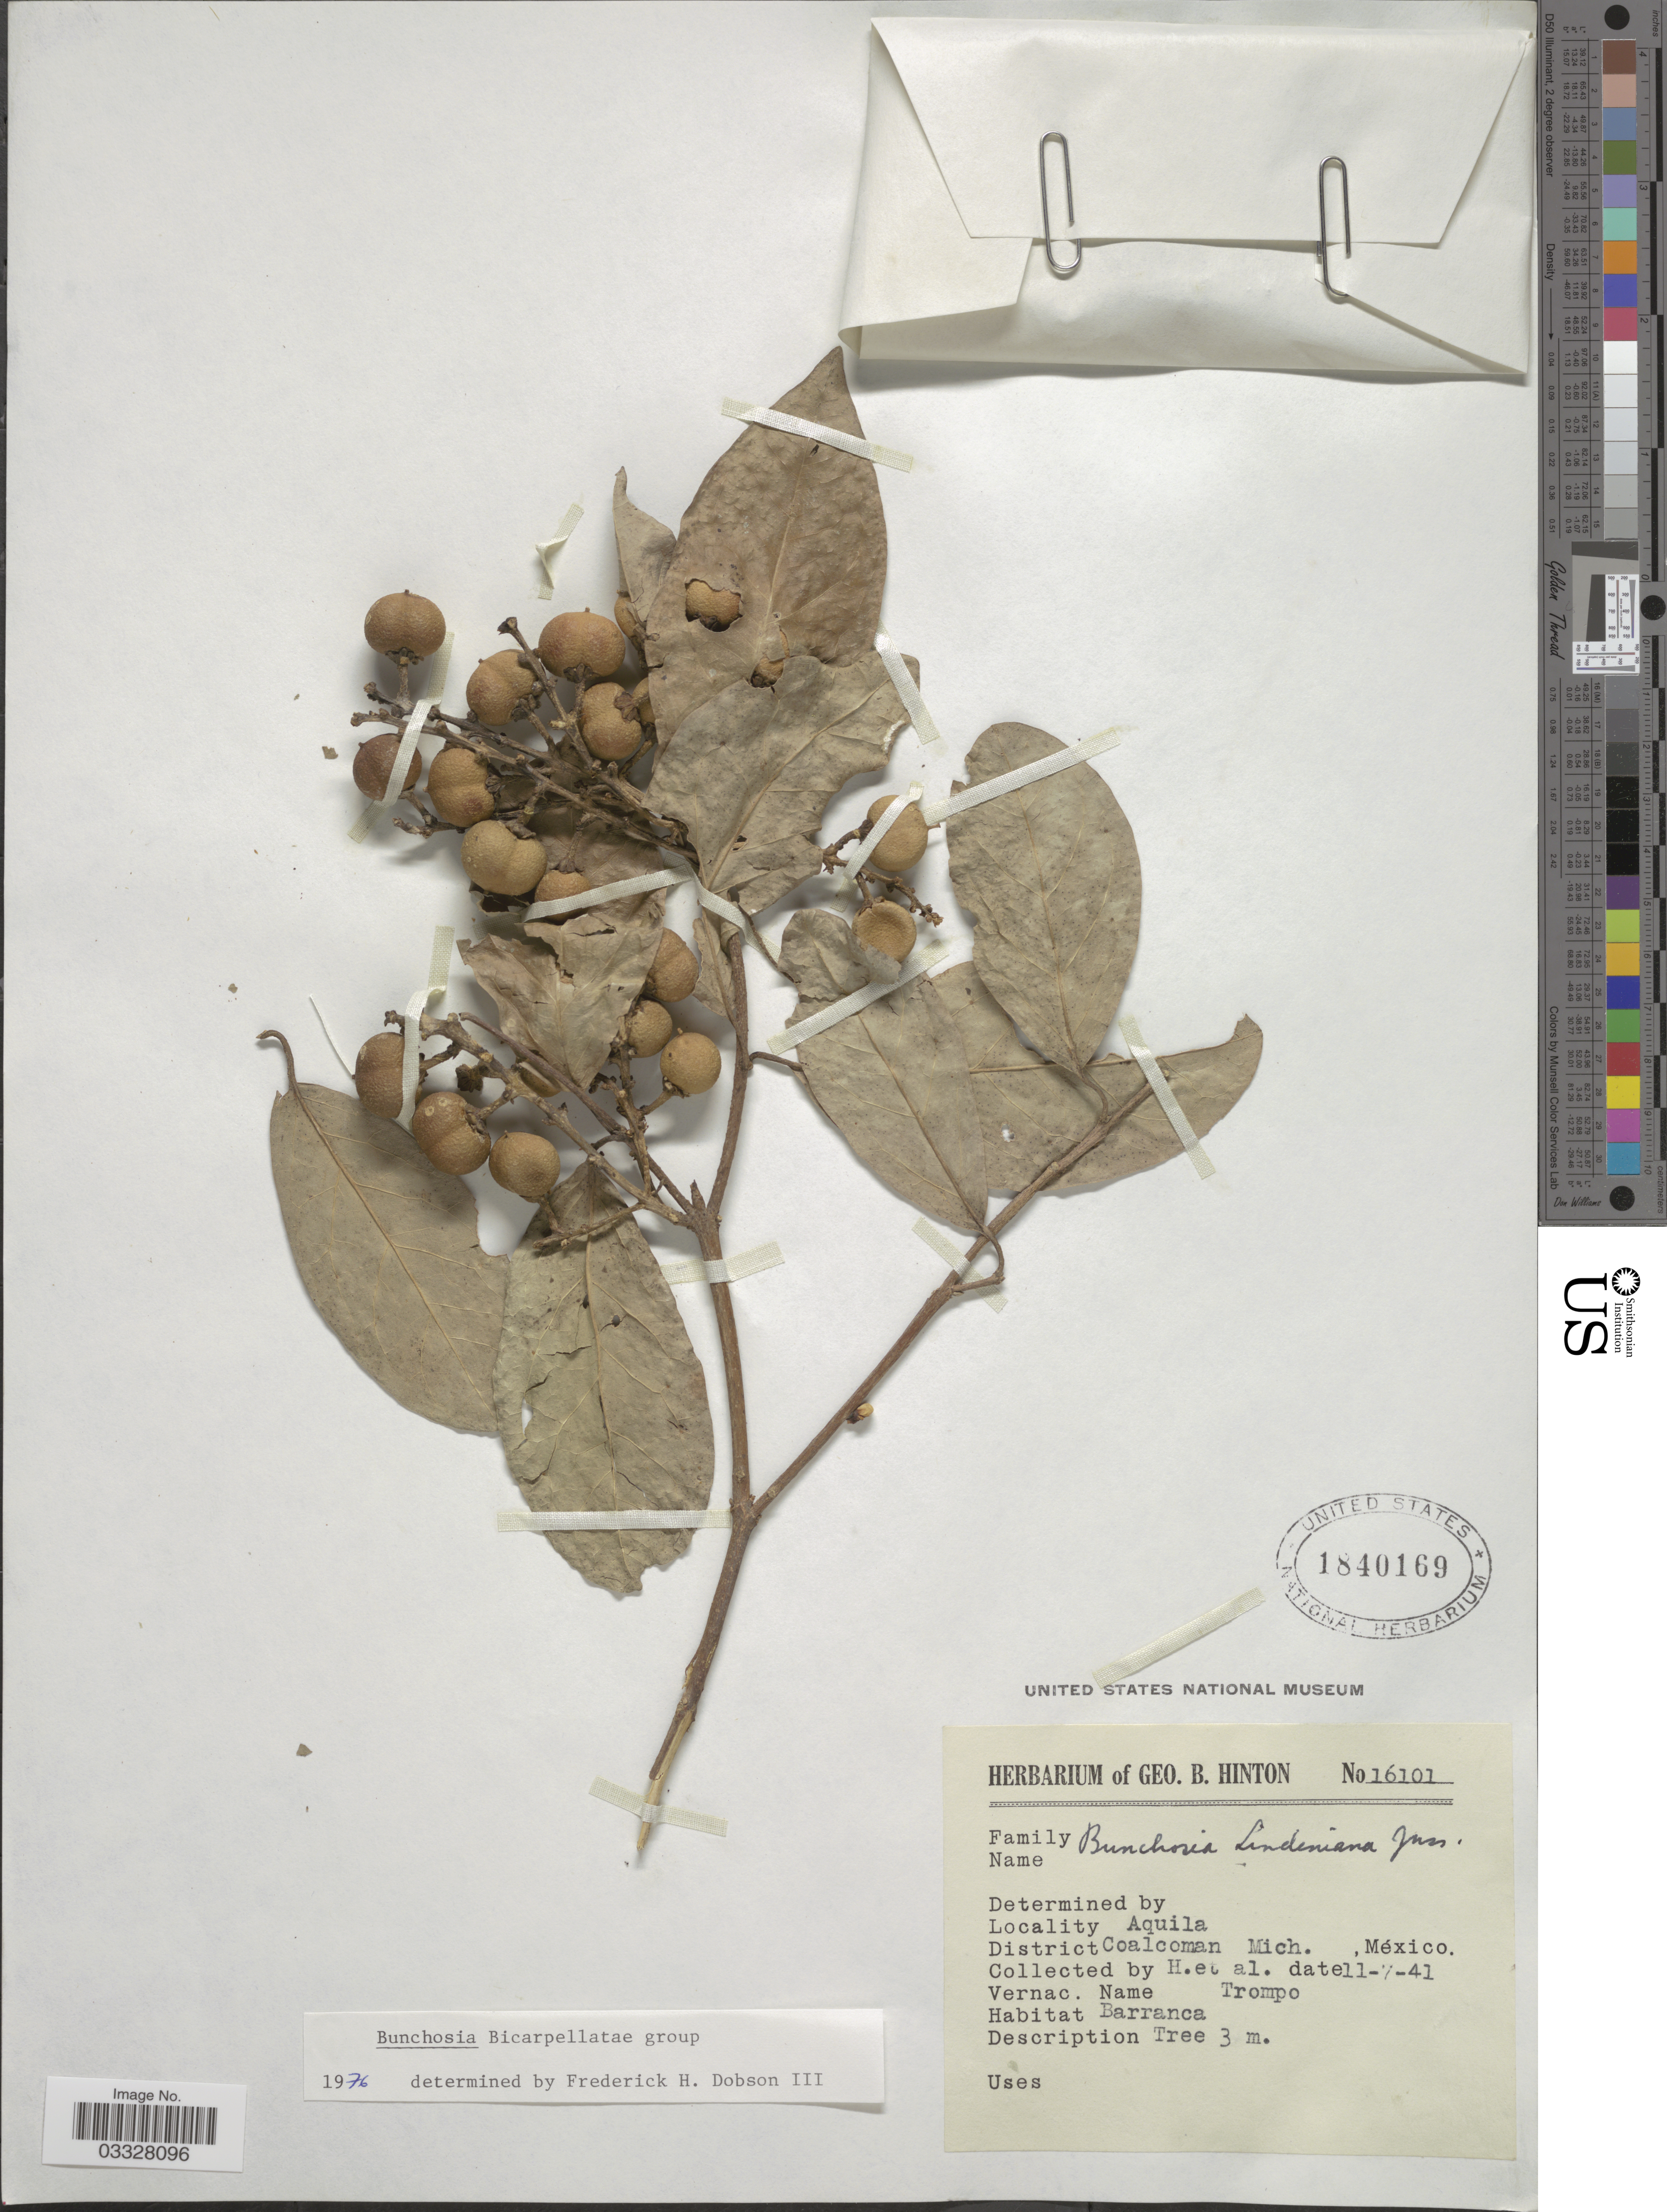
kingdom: Plantae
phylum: Tracheophyta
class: Magnoliopsida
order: Malpighiales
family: Malpighiaceae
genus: Bunchosia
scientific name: Bunchosia palmeri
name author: S. Watson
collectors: G. B. Hinton & et al.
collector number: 16101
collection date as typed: Transcribed d/m/y: 11/7/41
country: Mexico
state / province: Michoacán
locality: Aquila, District Coalcoman.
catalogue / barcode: US 1840169